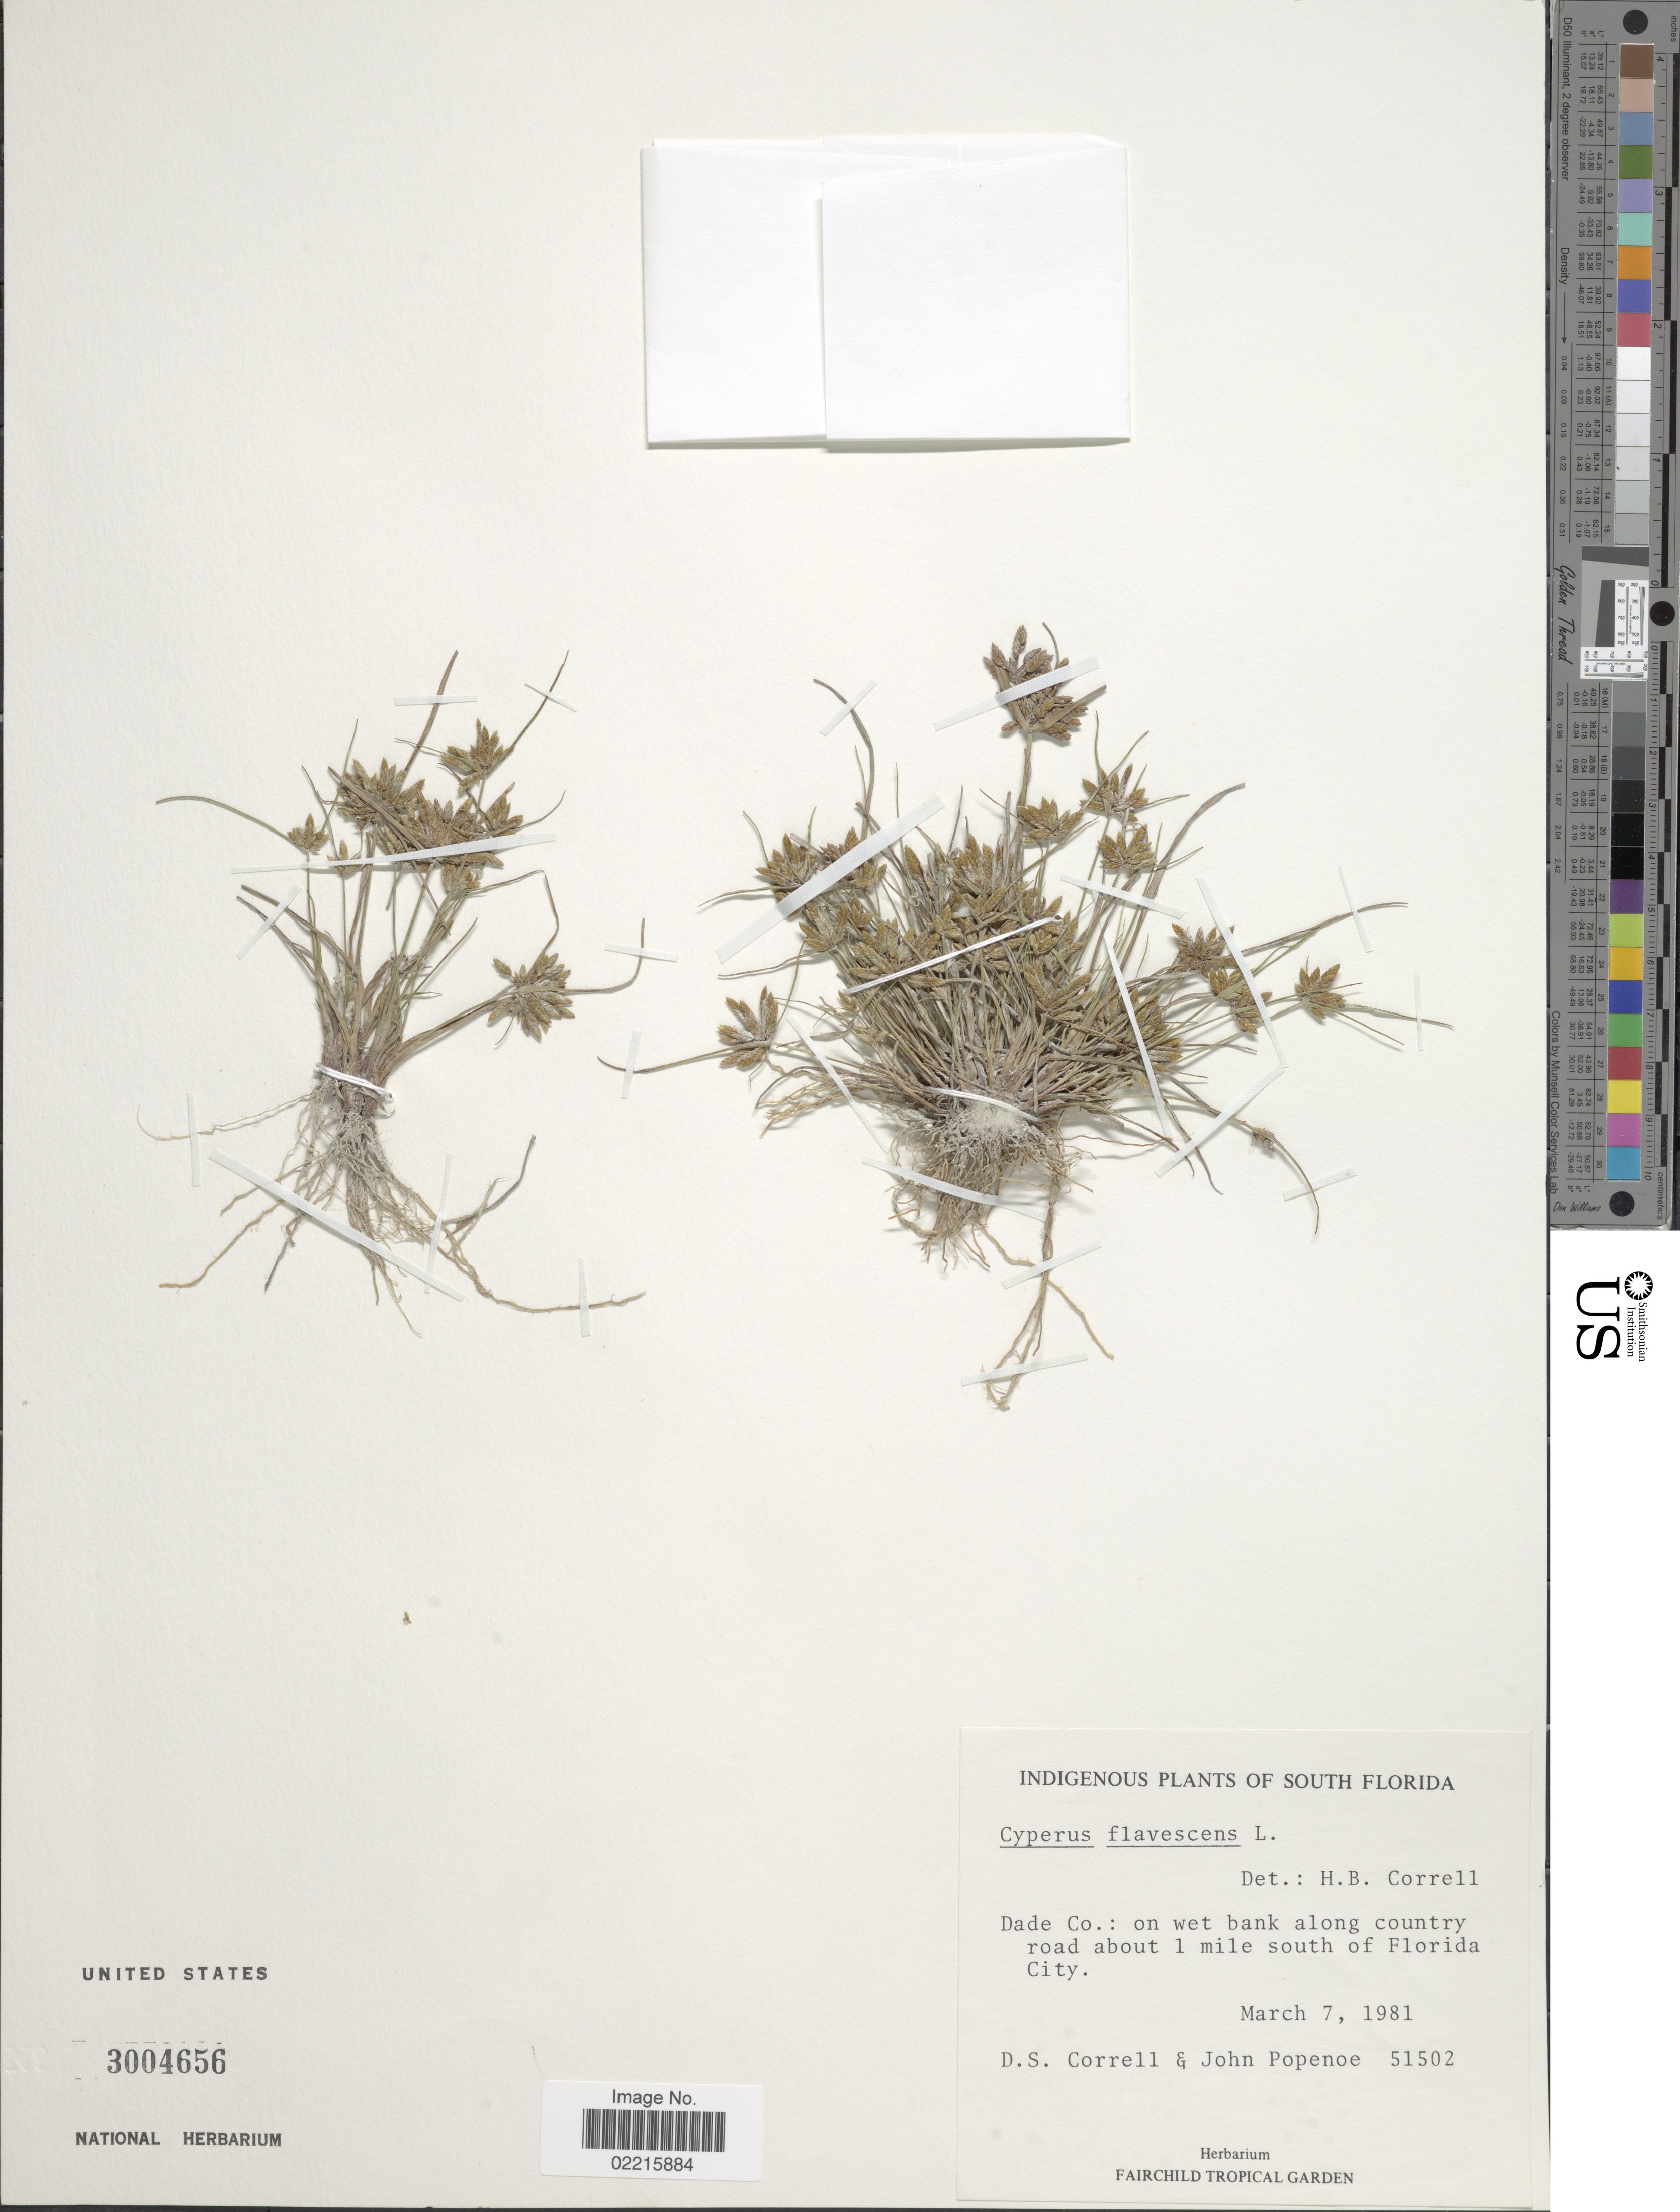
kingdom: Plantae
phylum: Tracheophyta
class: Liliopsida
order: Poales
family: Cyperaceae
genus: Cyperus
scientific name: Cyperus flavescens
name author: L.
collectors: D. S. Correll & J. Popenoe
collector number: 51502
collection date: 1981-03-07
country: United States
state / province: Florida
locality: South Florida. Dade Co.: on wet bank along country road about 1 mile south of Florida City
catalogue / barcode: US 3004656